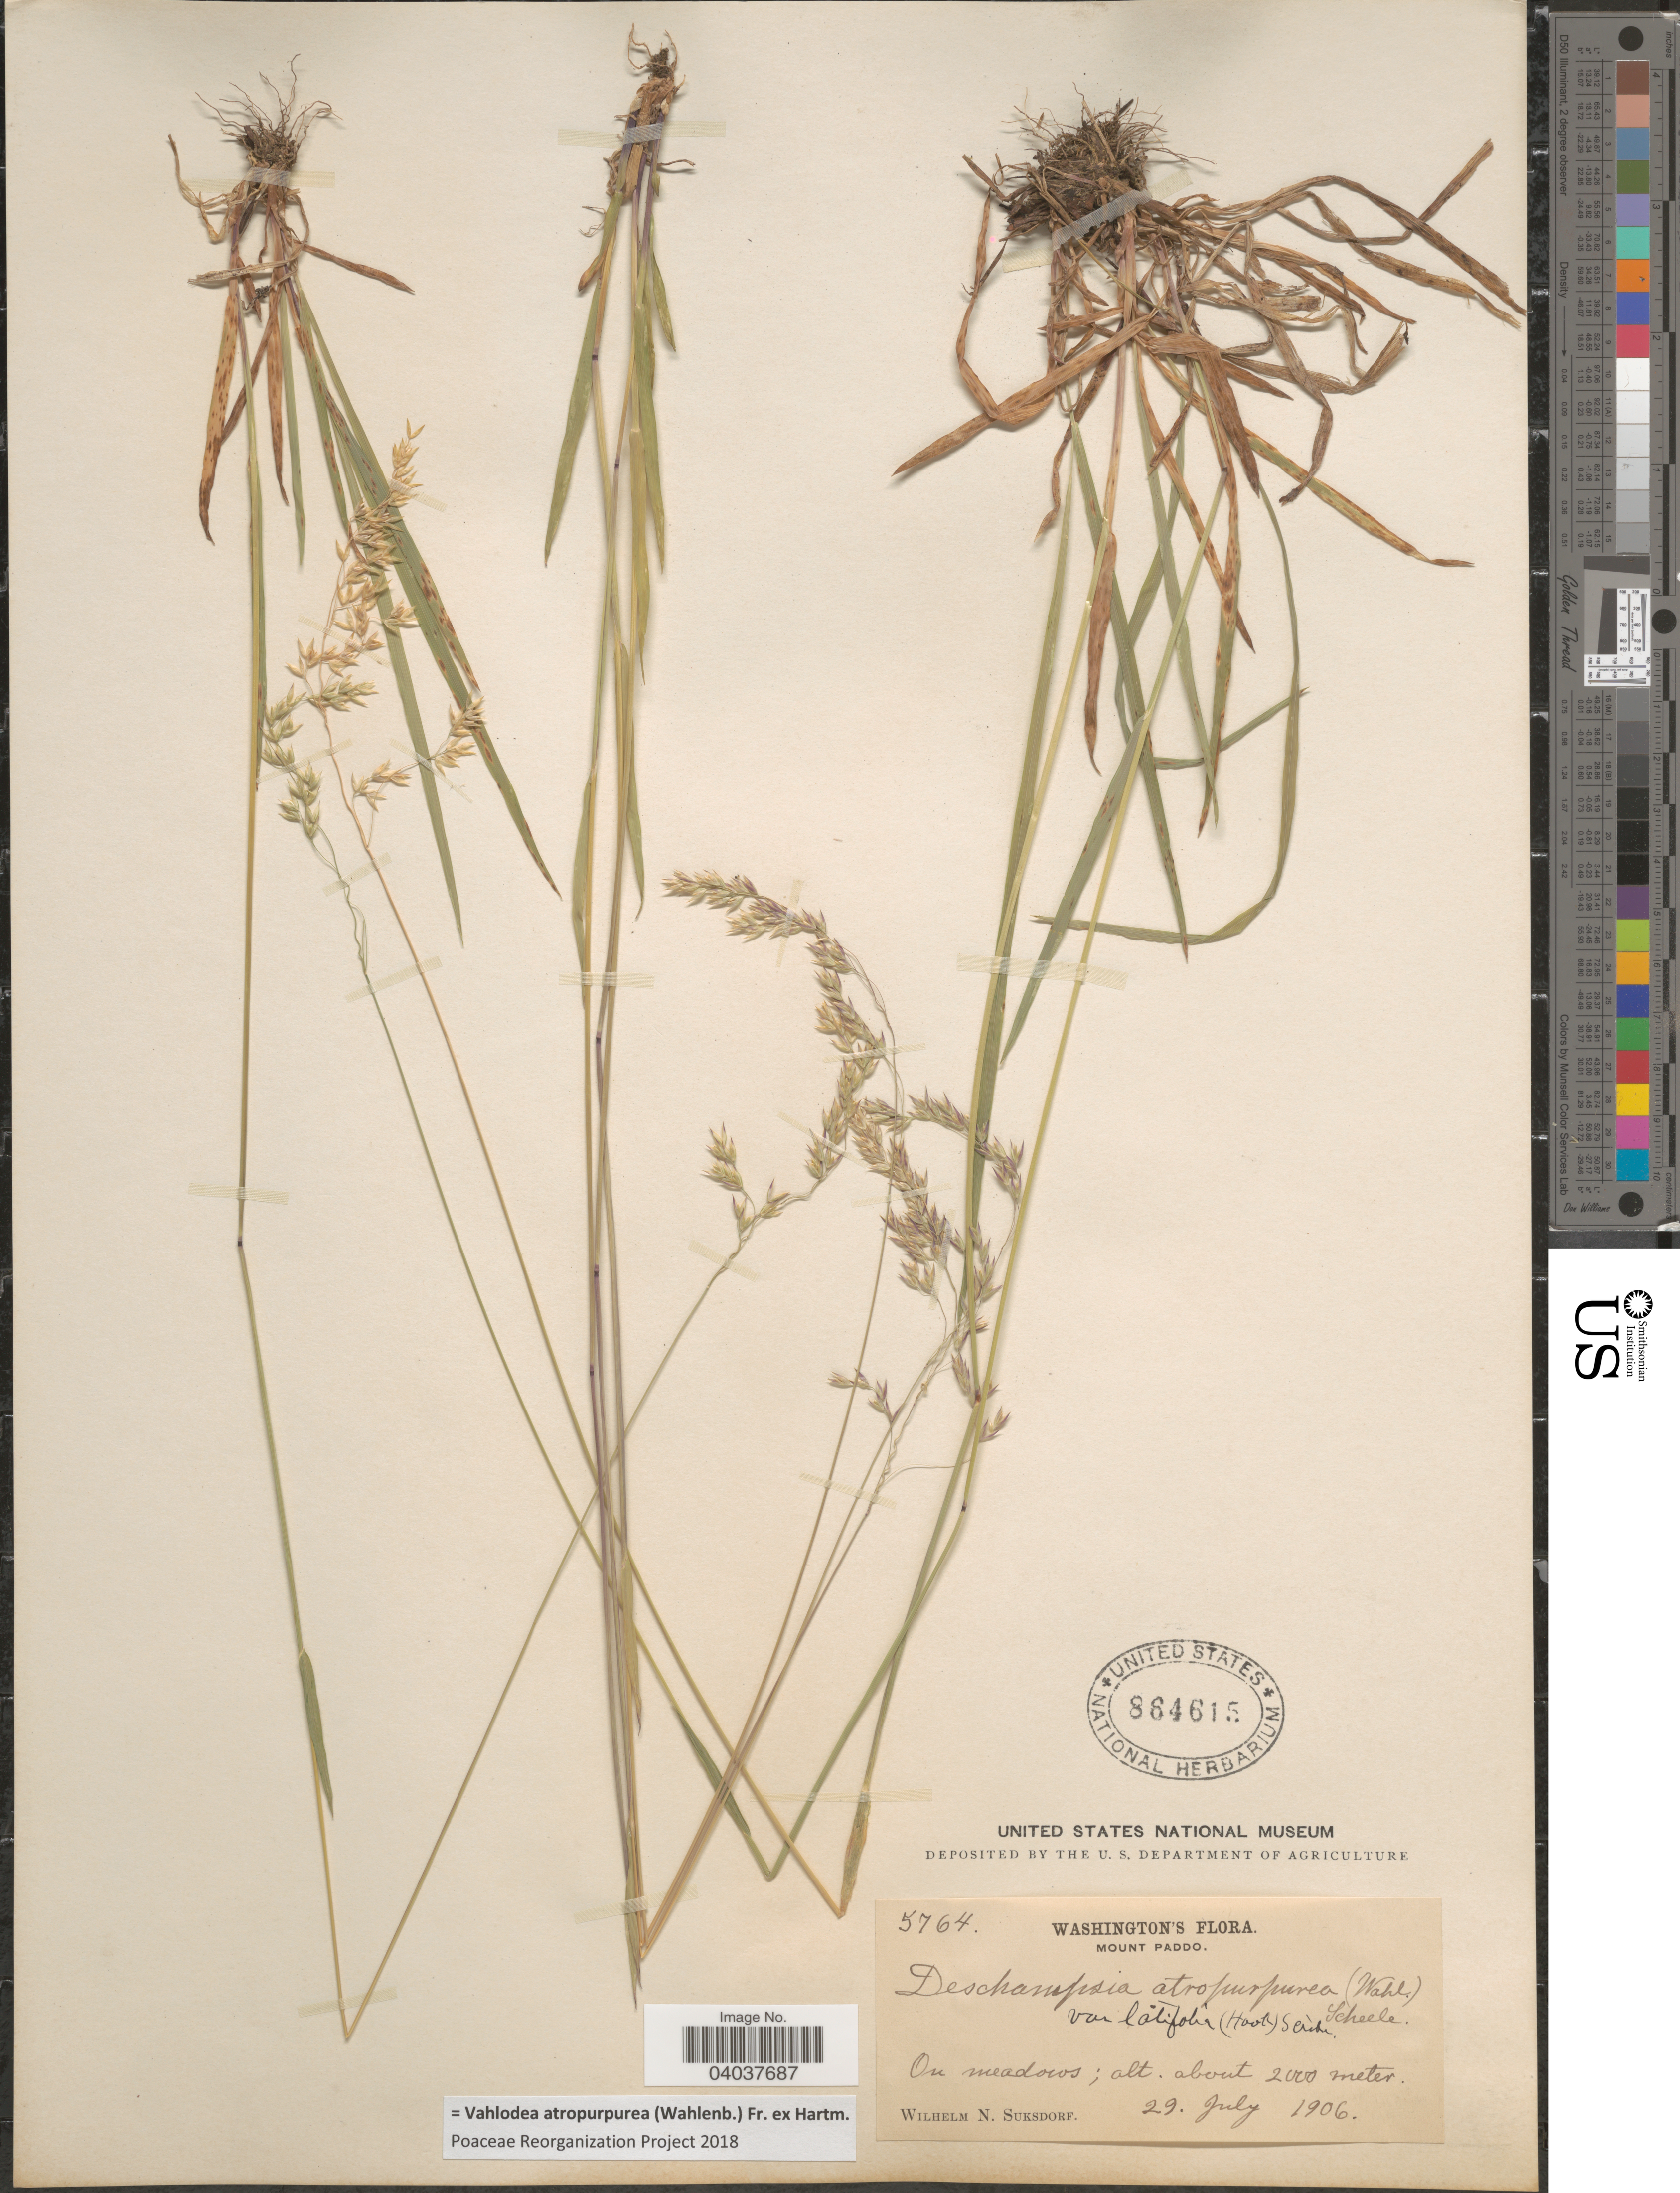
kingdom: Plantae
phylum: Tracheophyta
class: Liliopsida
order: Poales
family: Poaceae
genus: Vahlodea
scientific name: Vahlodea atropurpurea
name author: (Wahlenb.) Fr. ex Hartm.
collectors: W. N. Suksdorf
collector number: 5764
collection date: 1906-07-29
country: United States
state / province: Washington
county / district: Skamania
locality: Mount Paddo.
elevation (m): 2000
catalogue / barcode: US 864615